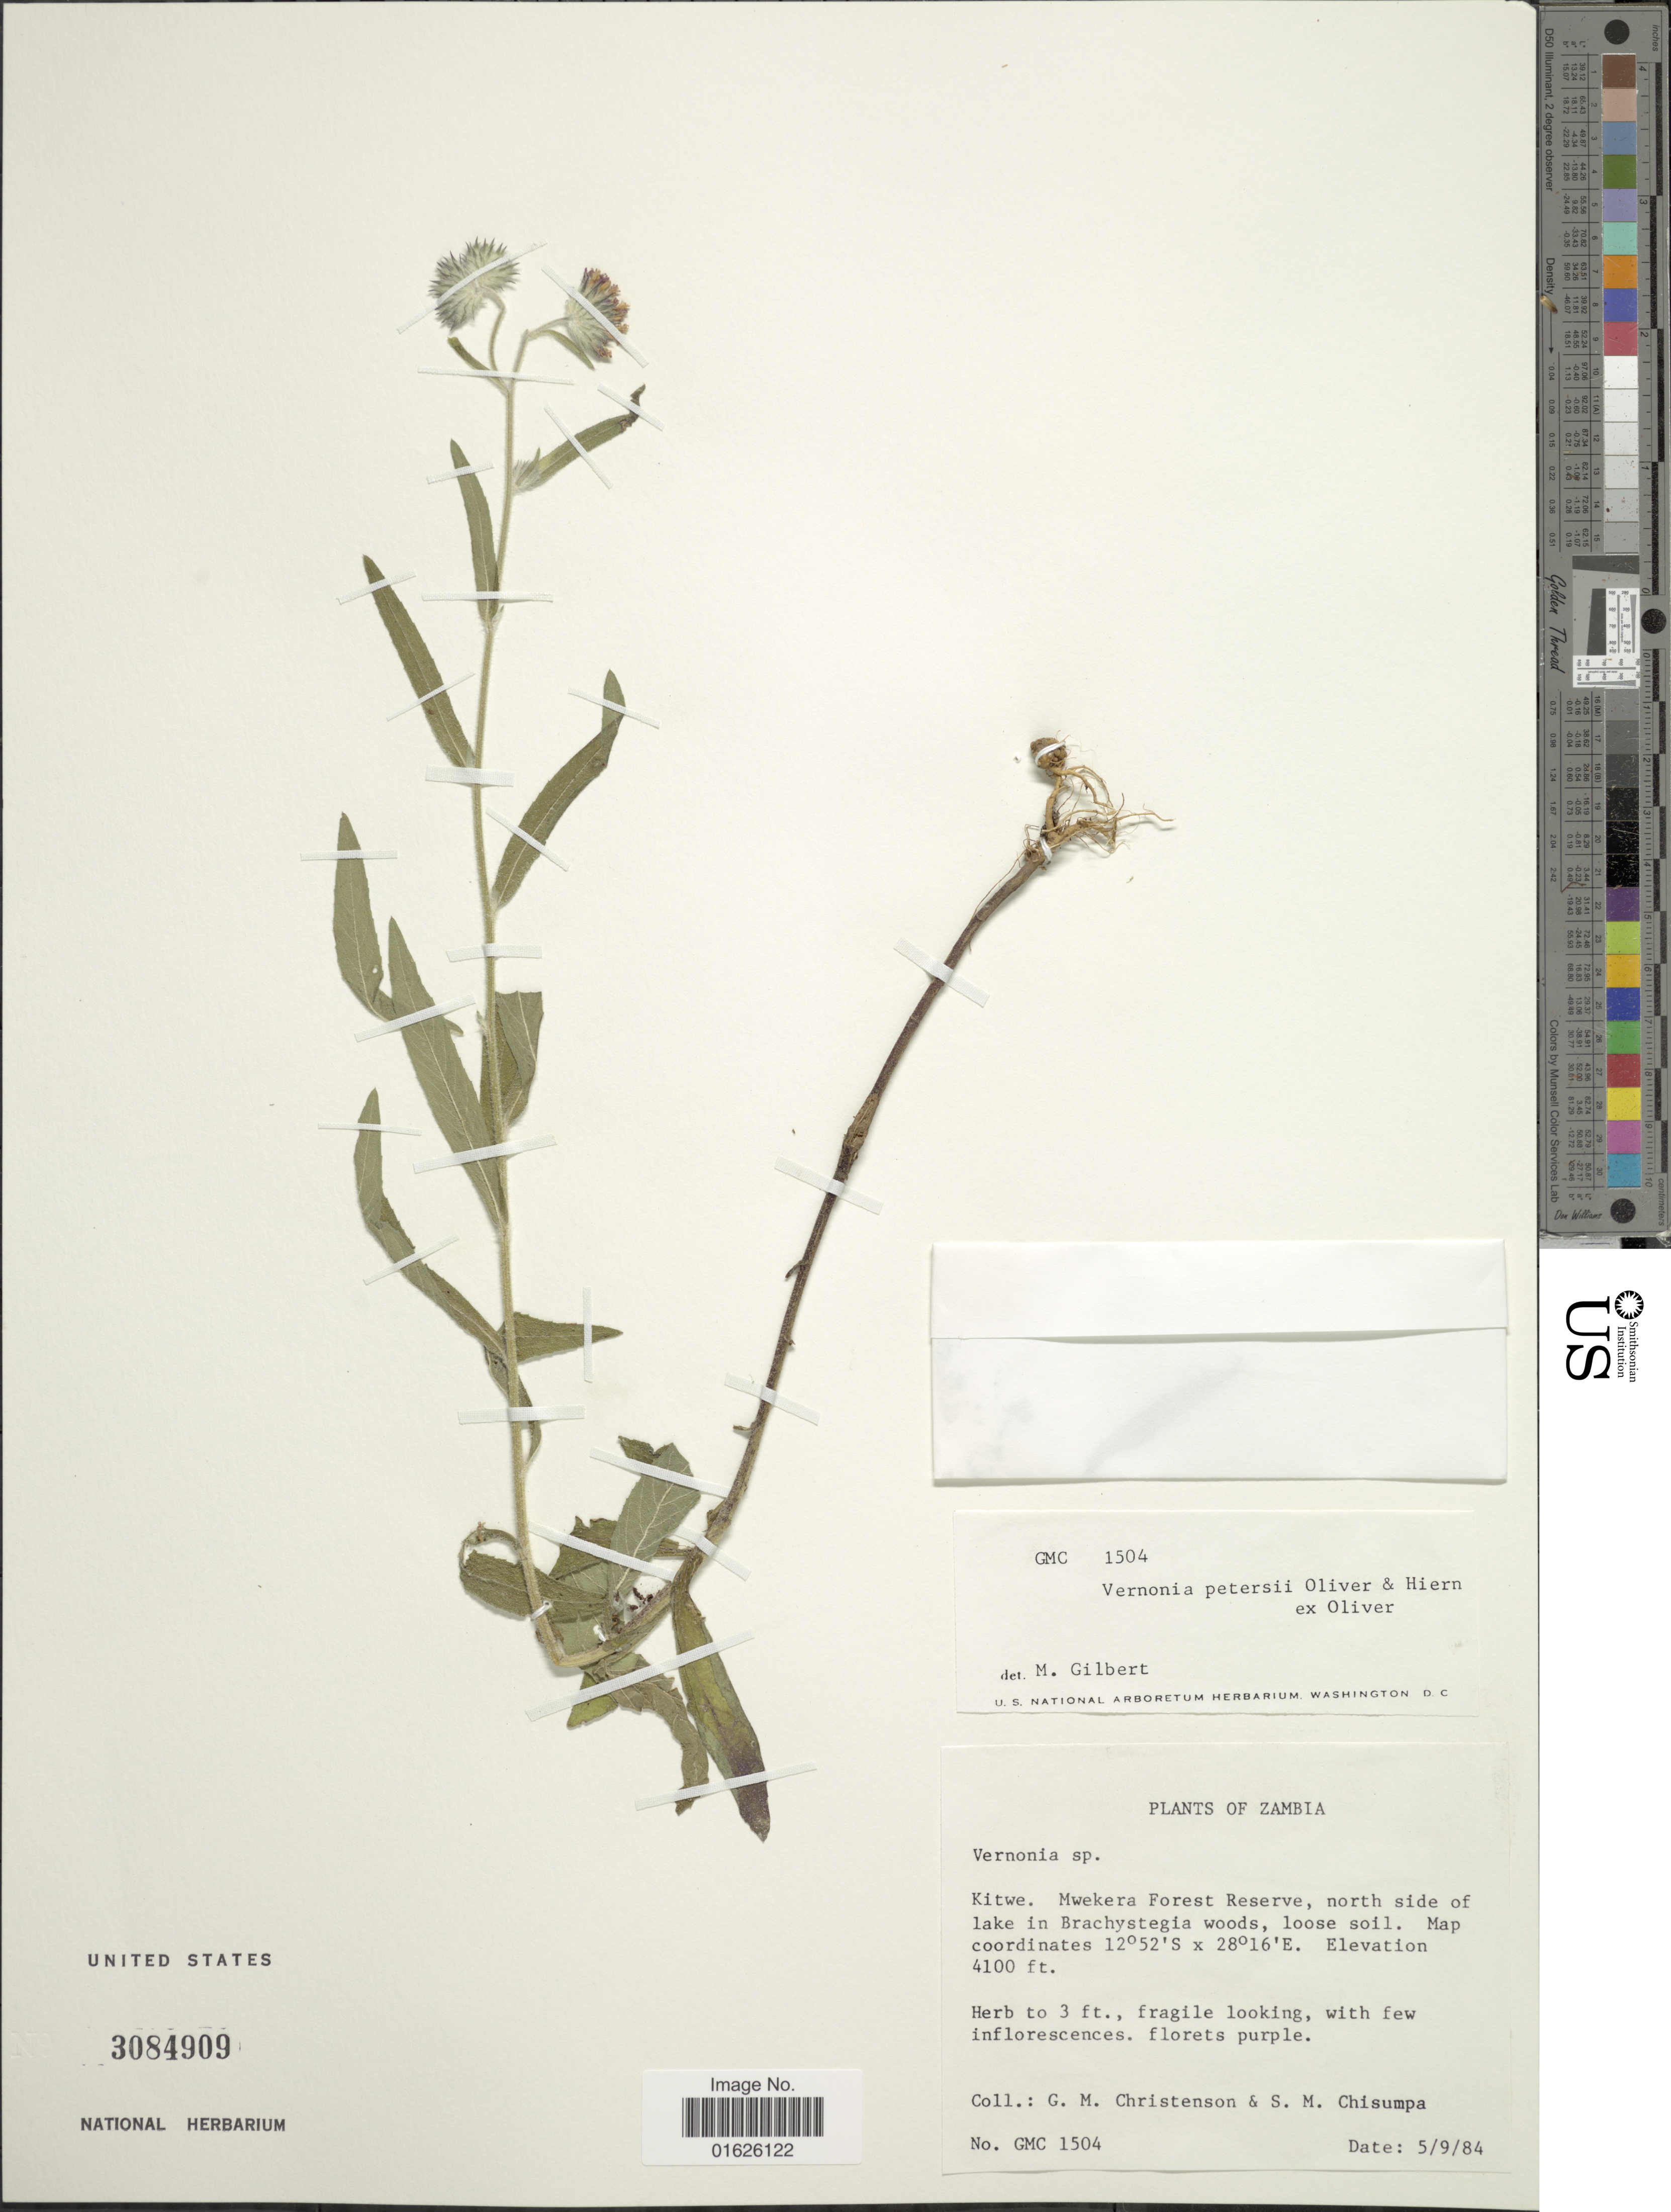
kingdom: Plantae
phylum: Tracheophyta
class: Magnoliopsida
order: Asterales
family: Asteraceae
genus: Vernoniastrum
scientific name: Vernoniastrum latifolium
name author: (Steetz) H. Rob.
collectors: G. Christenson & S. Chisumpa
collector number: GMC 1504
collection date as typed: Transcribed d/m/y: 9/5/84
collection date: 1984-05-09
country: Zambia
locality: Kitwe, Mwekera Forest Reserve, north side of lake in Brachystegia woods, loose soil.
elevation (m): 1250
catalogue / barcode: US 3084909